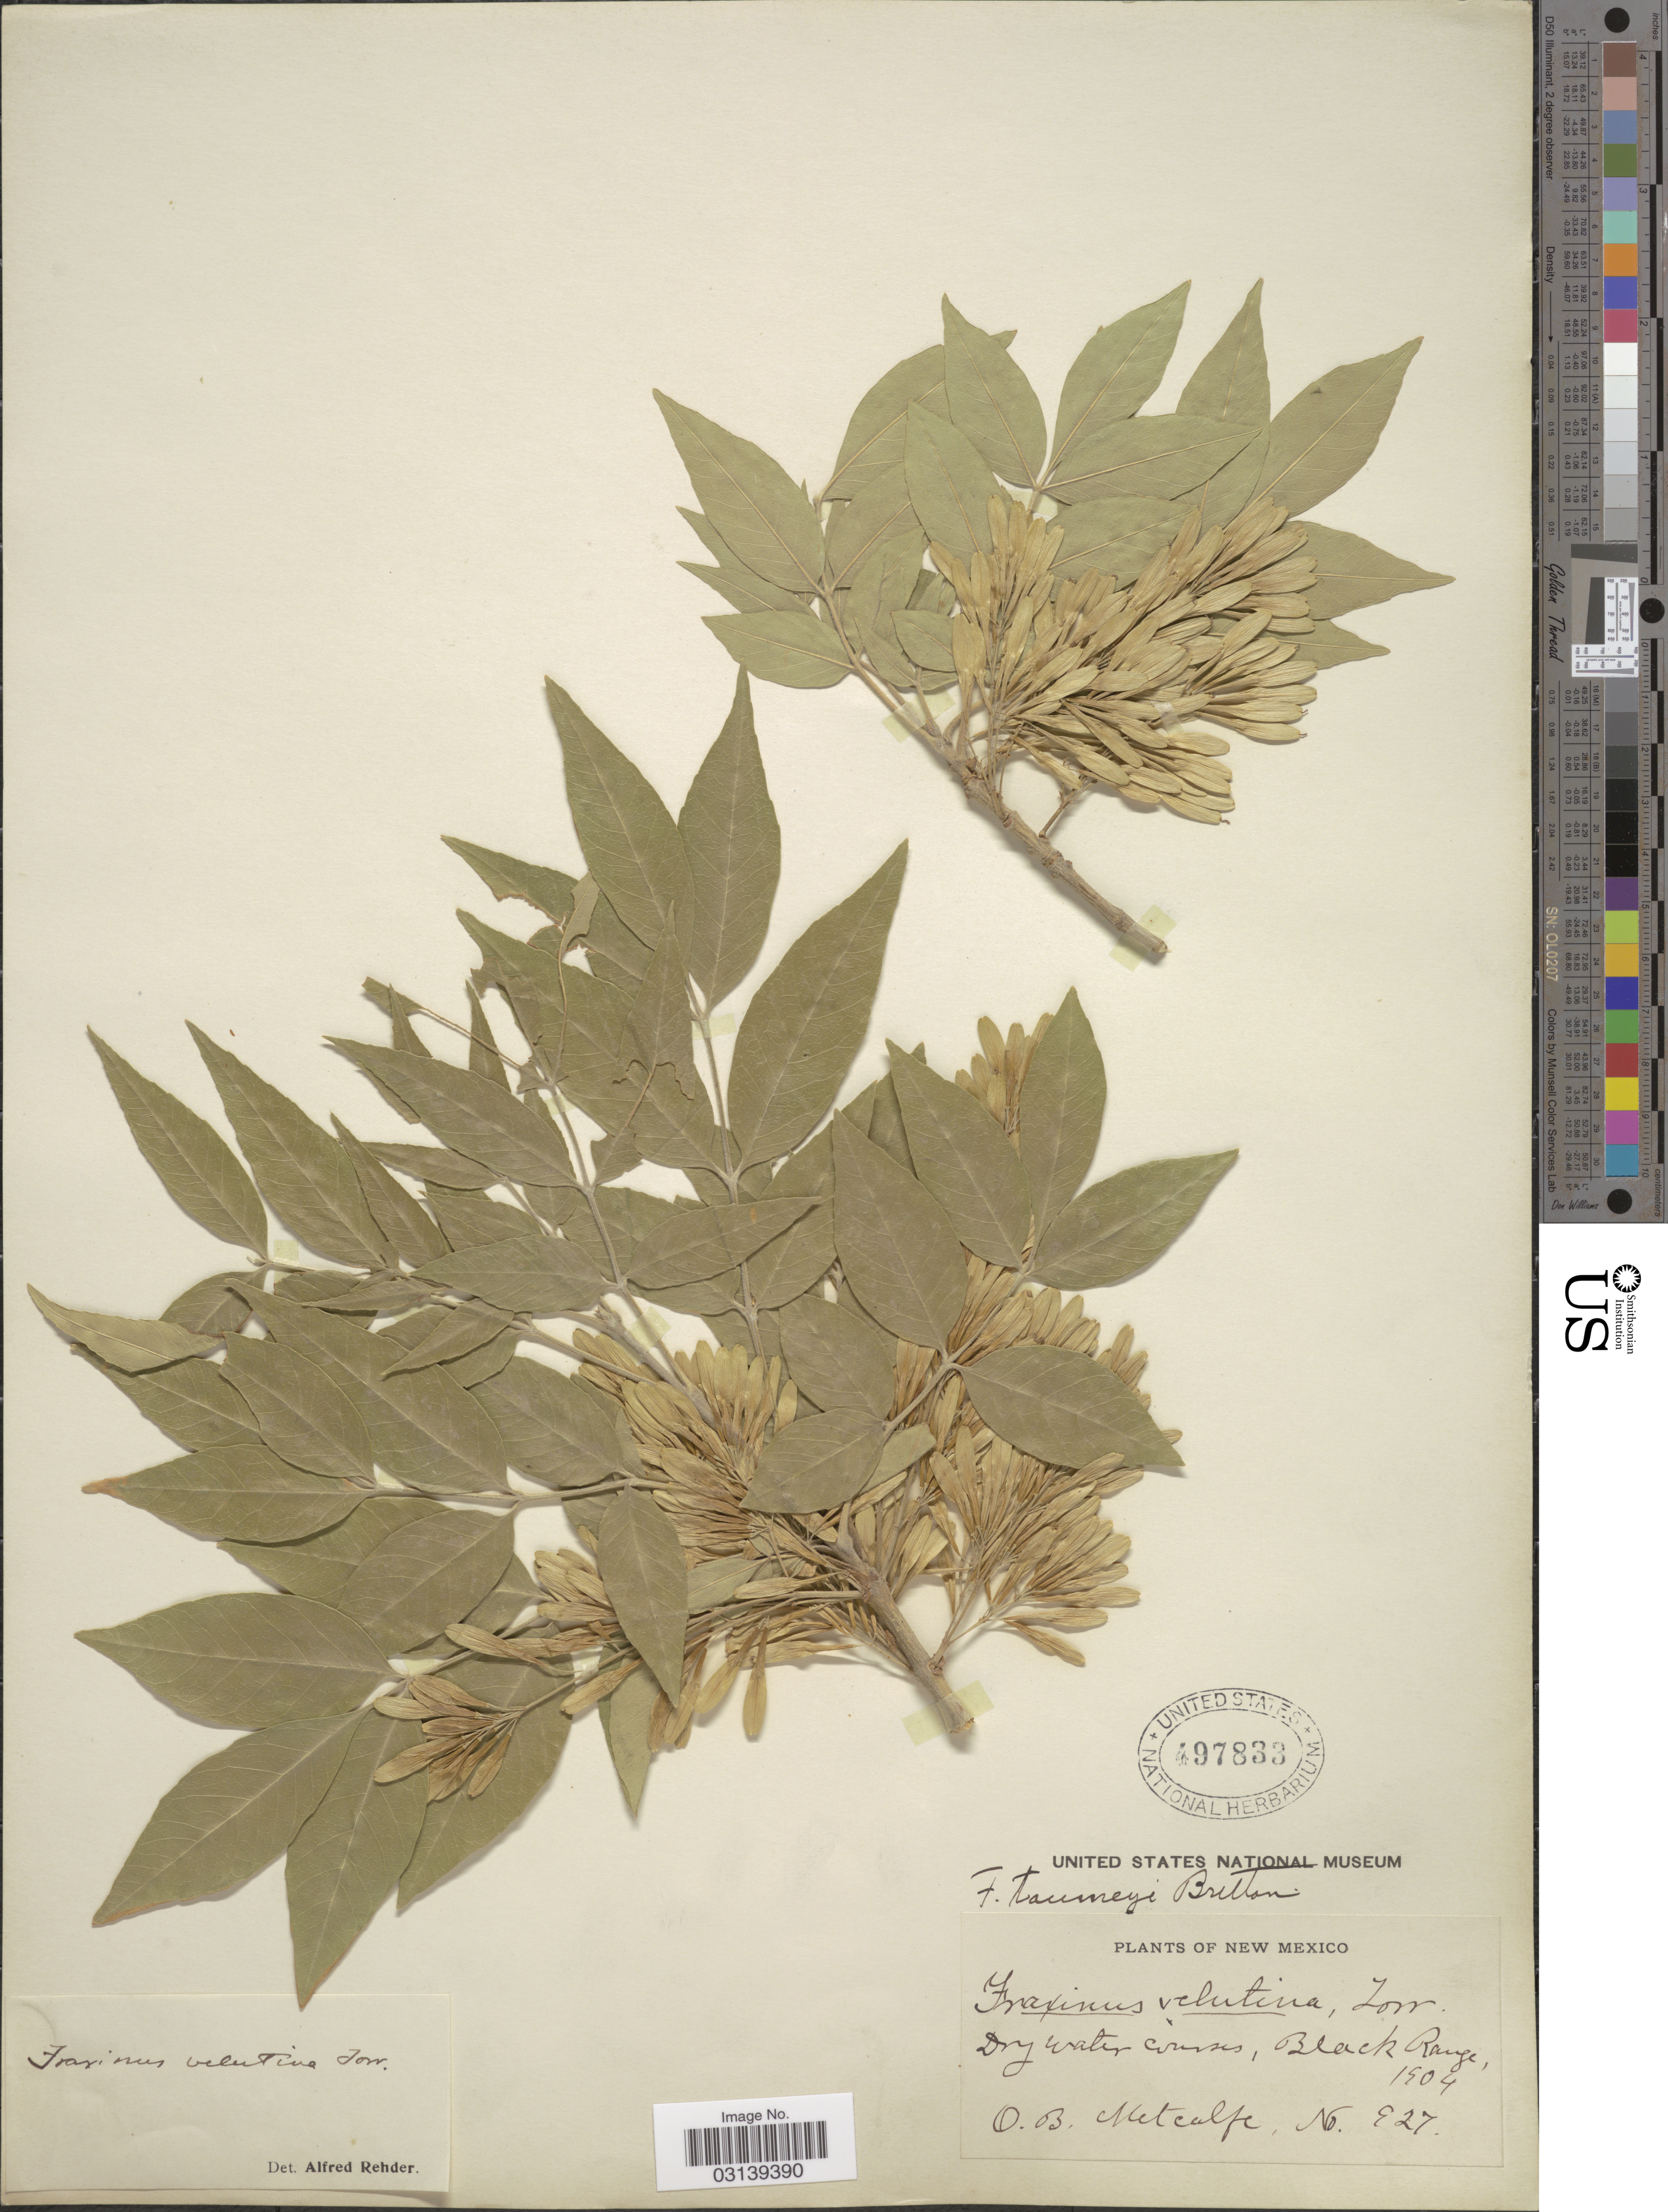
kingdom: Plantae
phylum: Tracheophyta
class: Magnoliopsida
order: Lamiales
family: Oleaceae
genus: Fraxinus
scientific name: Fraxinus velutina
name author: Torr.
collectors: O. B. Metcalfe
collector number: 927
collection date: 1904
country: United States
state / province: New Mexico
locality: Dry water courses, Black Range.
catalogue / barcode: US 497833